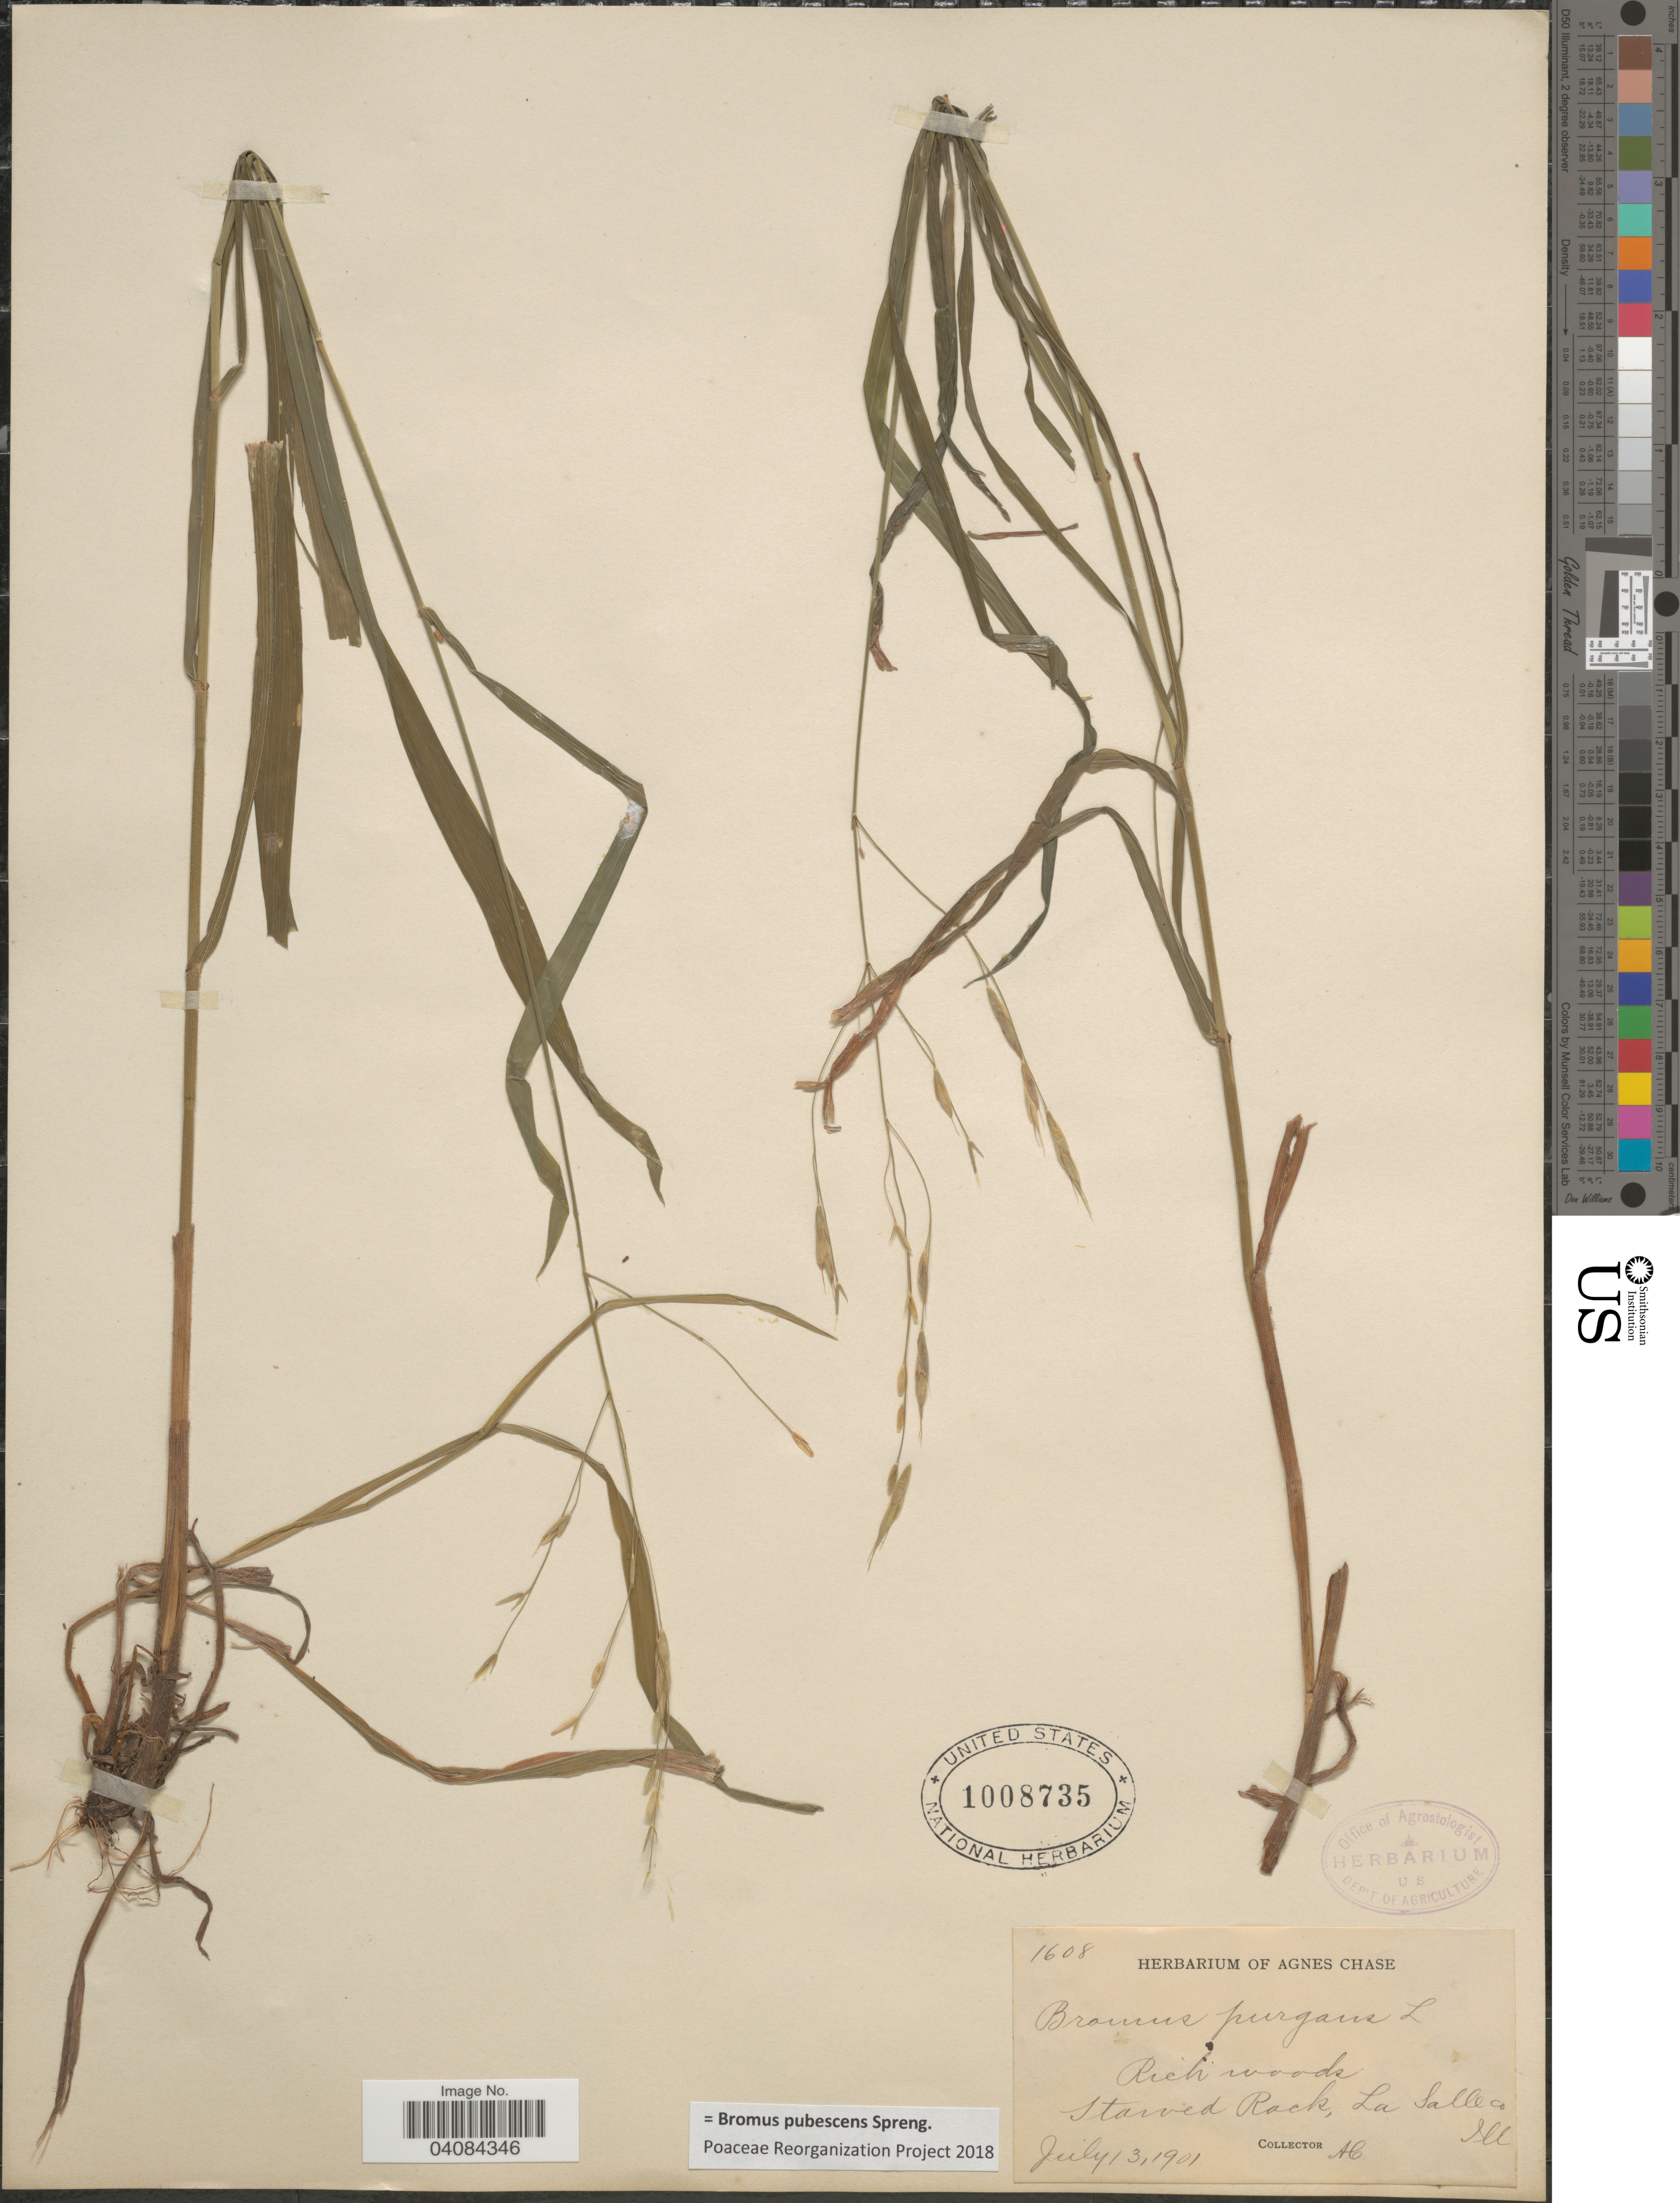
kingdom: Plantae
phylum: Tracheophyta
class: Liliopsida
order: Poales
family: Poaceae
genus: Bromus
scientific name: Bromus pubescens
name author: Muhl. ex Willd.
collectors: A. Chase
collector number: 1608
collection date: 1901-07-13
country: United States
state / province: Illinois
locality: Rich woods, Starved Rock, La Salle Co.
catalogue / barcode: US 1008735